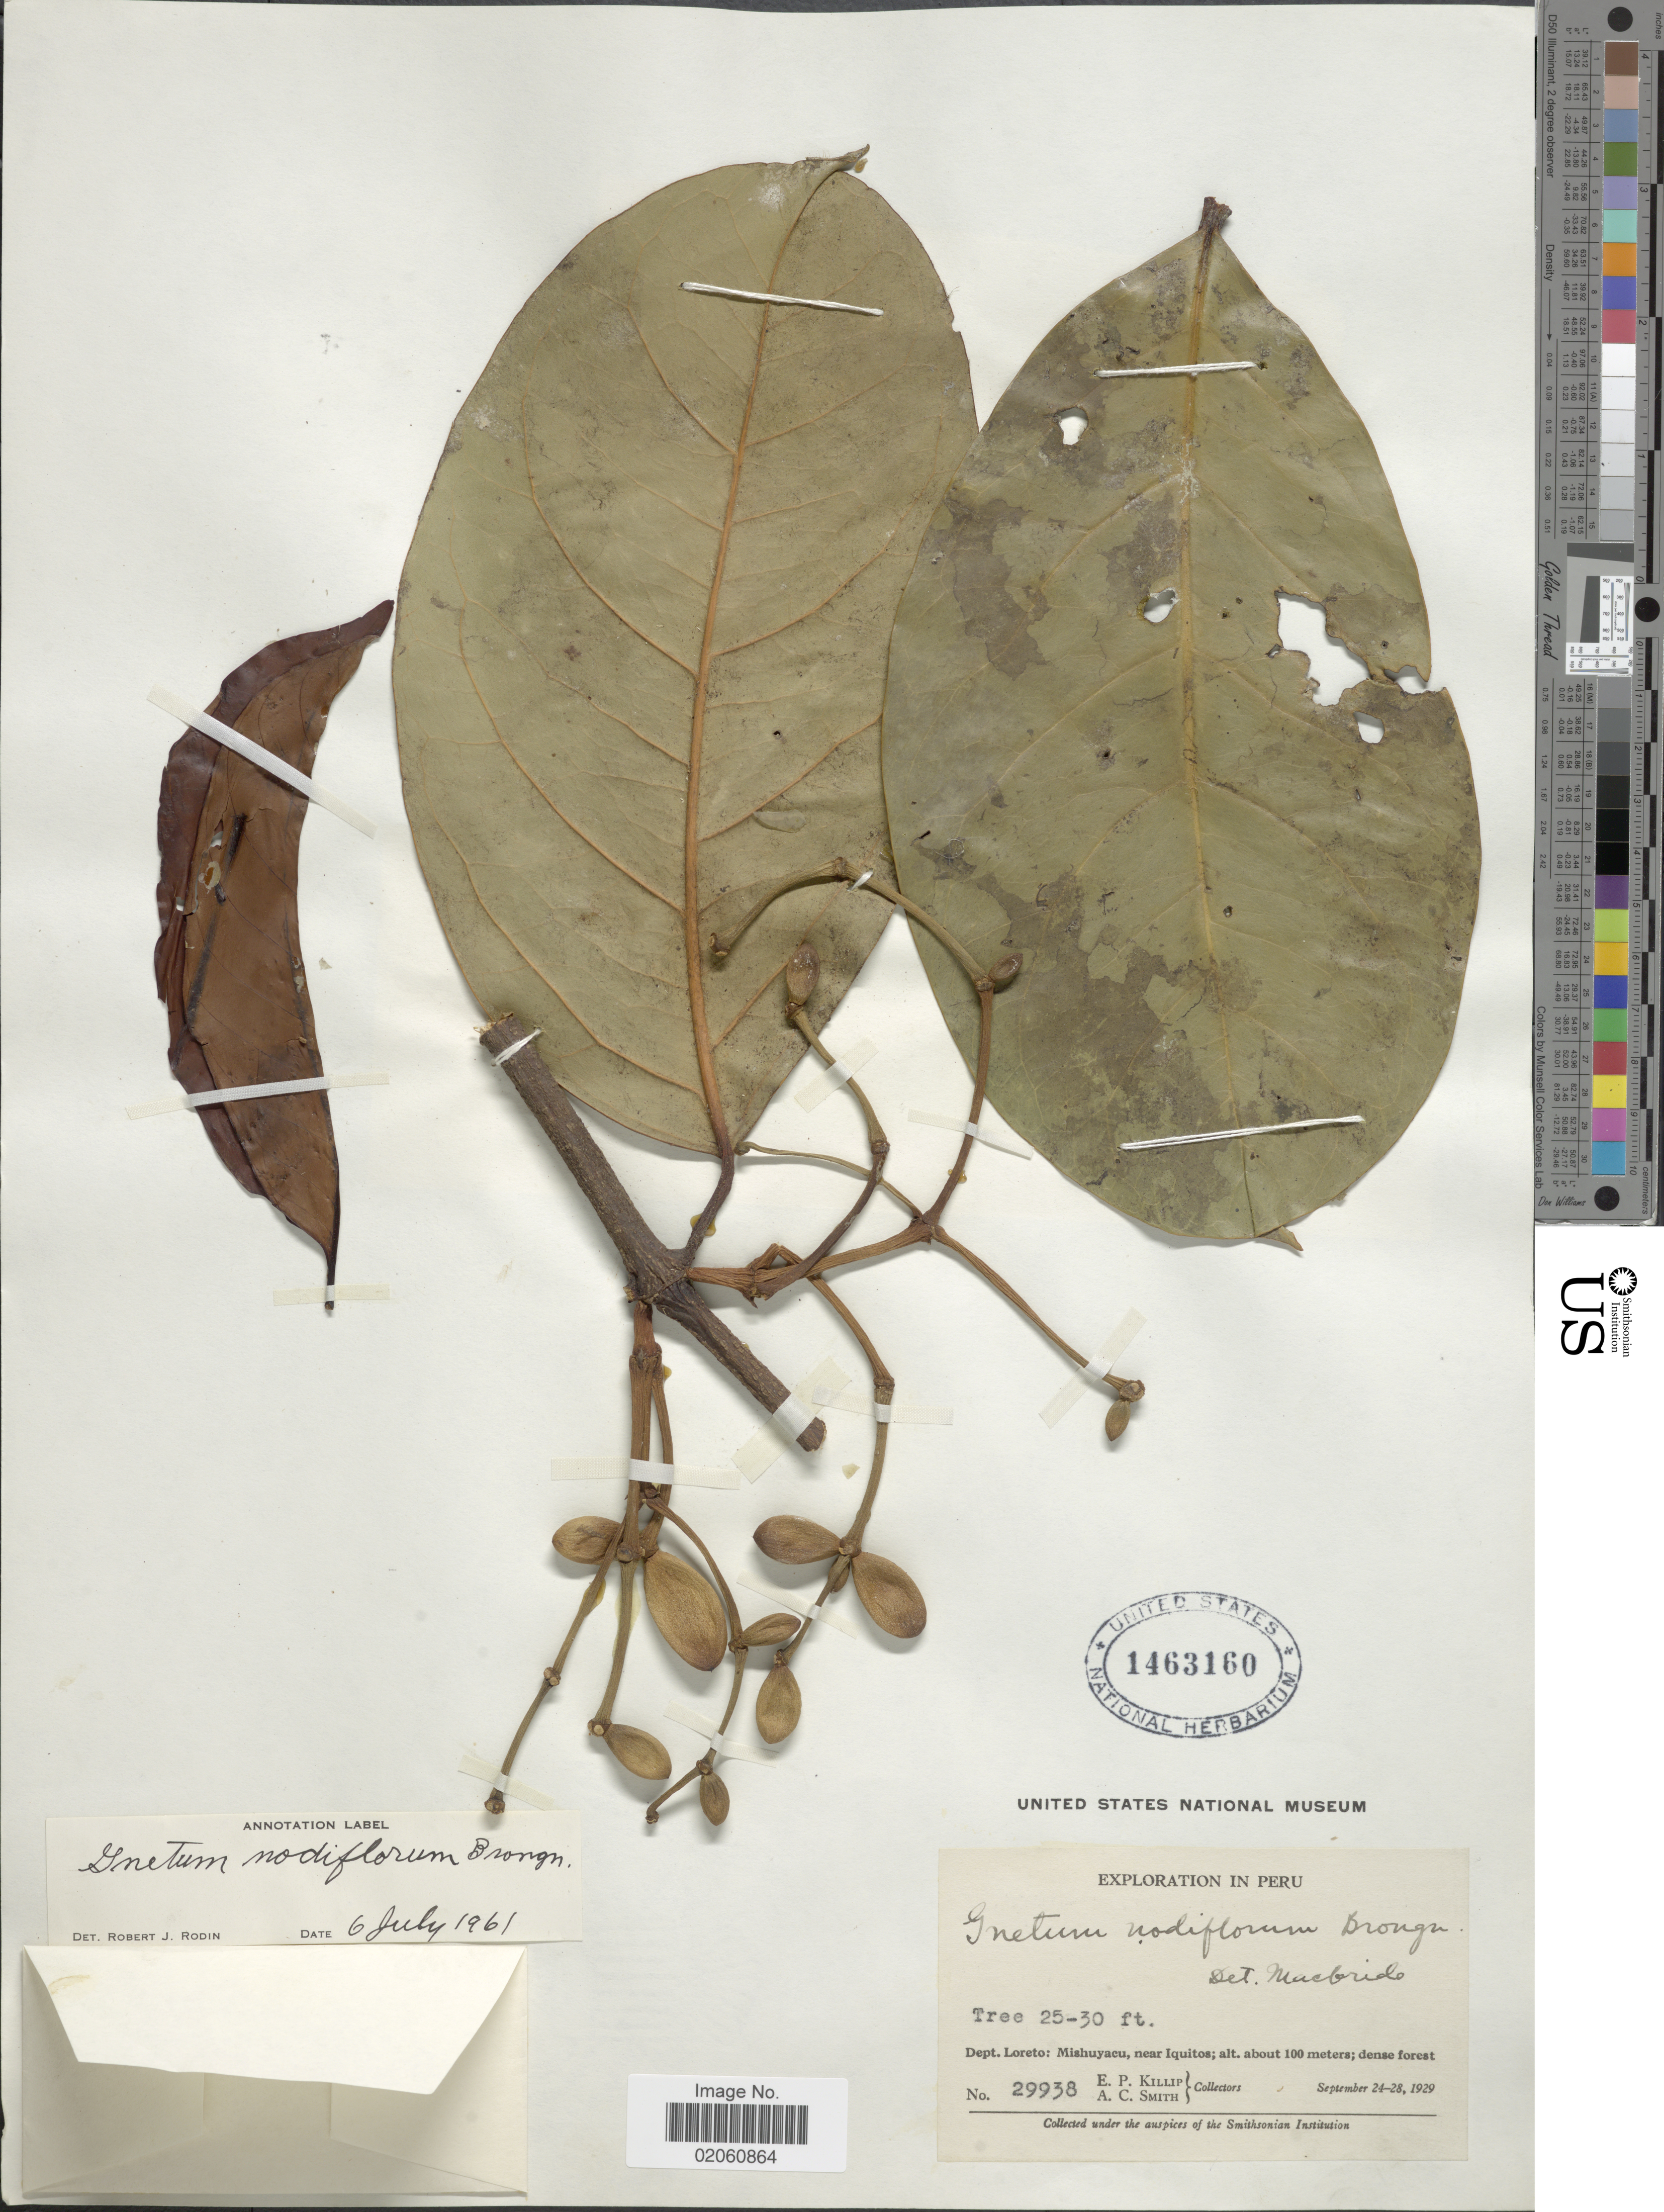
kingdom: Plantae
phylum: Tracheophyta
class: Gnetopsida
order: Gnetales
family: Gnetaceae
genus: Gnetum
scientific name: Gnetum nodiflorum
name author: Brongn.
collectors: E. P. Killip & A. C. Smith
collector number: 29938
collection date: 1929-09-24/1929-09-28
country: Peru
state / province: Loreto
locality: Dept, Loreto: Mishuyacu, near Iquitos; dense forest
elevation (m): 100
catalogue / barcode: US 1463160